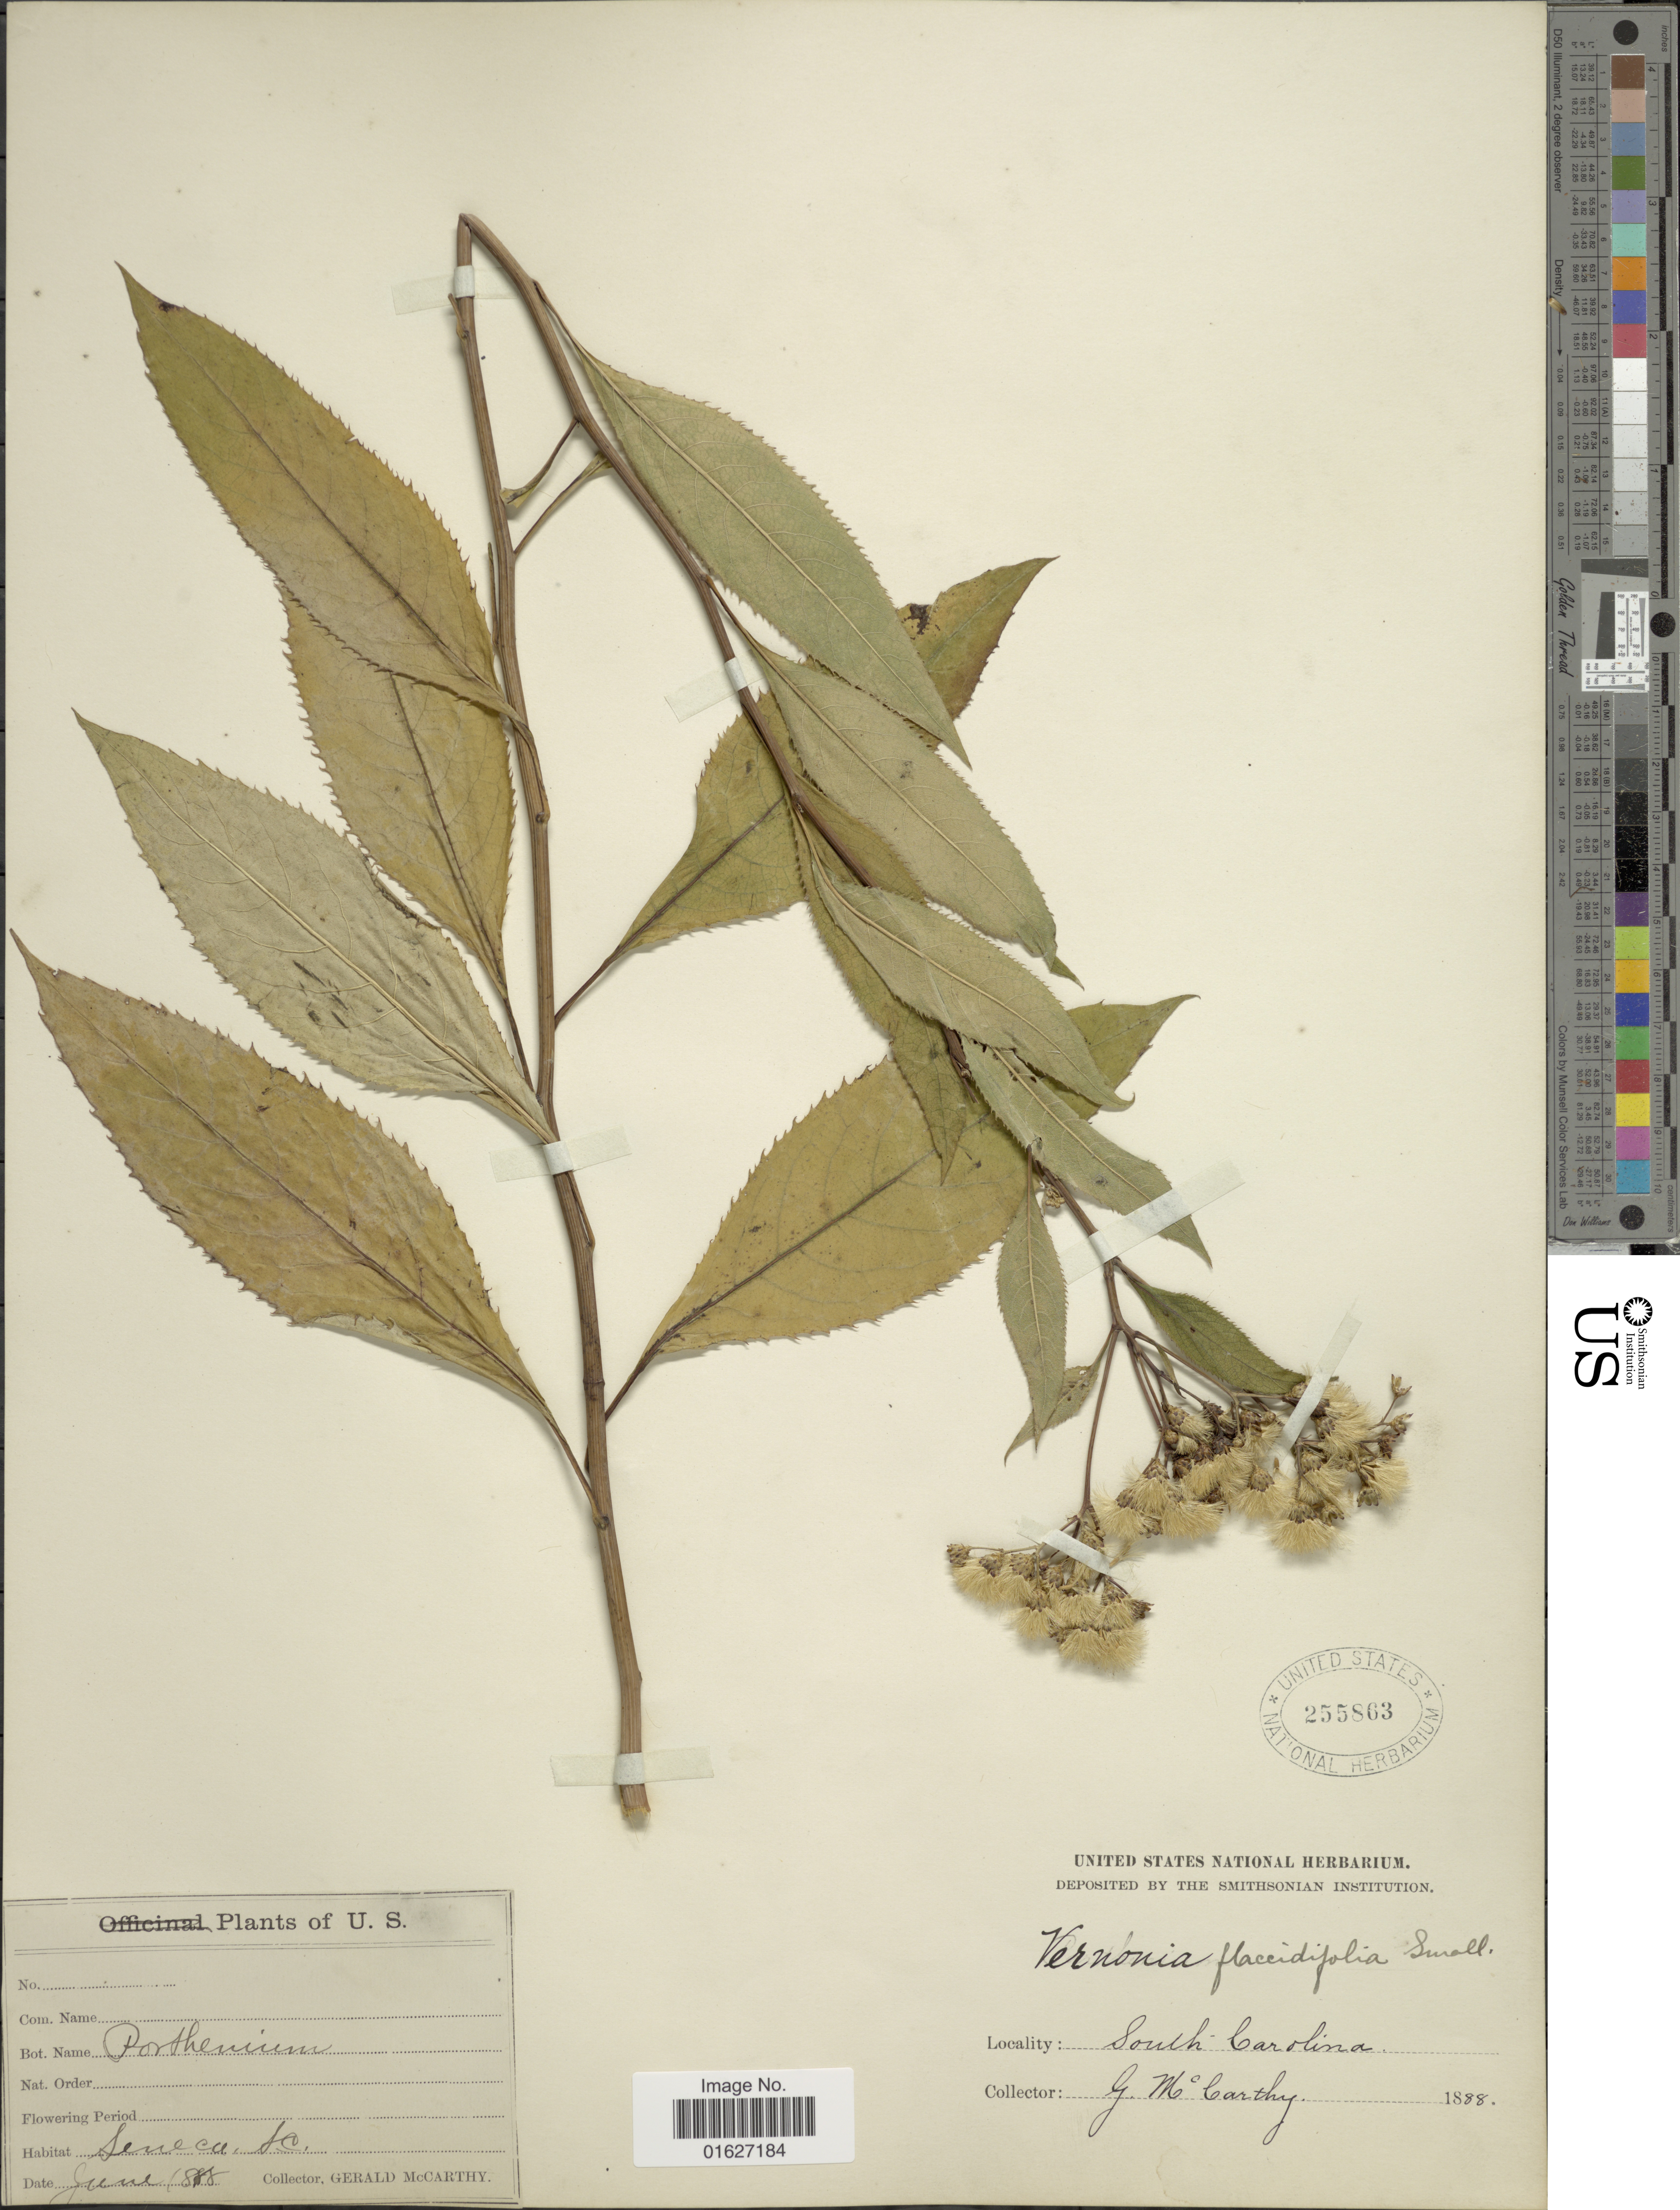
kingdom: Plantae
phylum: Tracheophyta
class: Magnoliopsida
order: Asterales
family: Asteraceae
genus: Vernonia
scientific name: Vernonia flaccidifolia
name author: Small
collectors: G. McCarthy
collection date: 1888-06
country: United States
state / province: South Carolina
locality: Seneca.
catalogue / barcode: US 255863